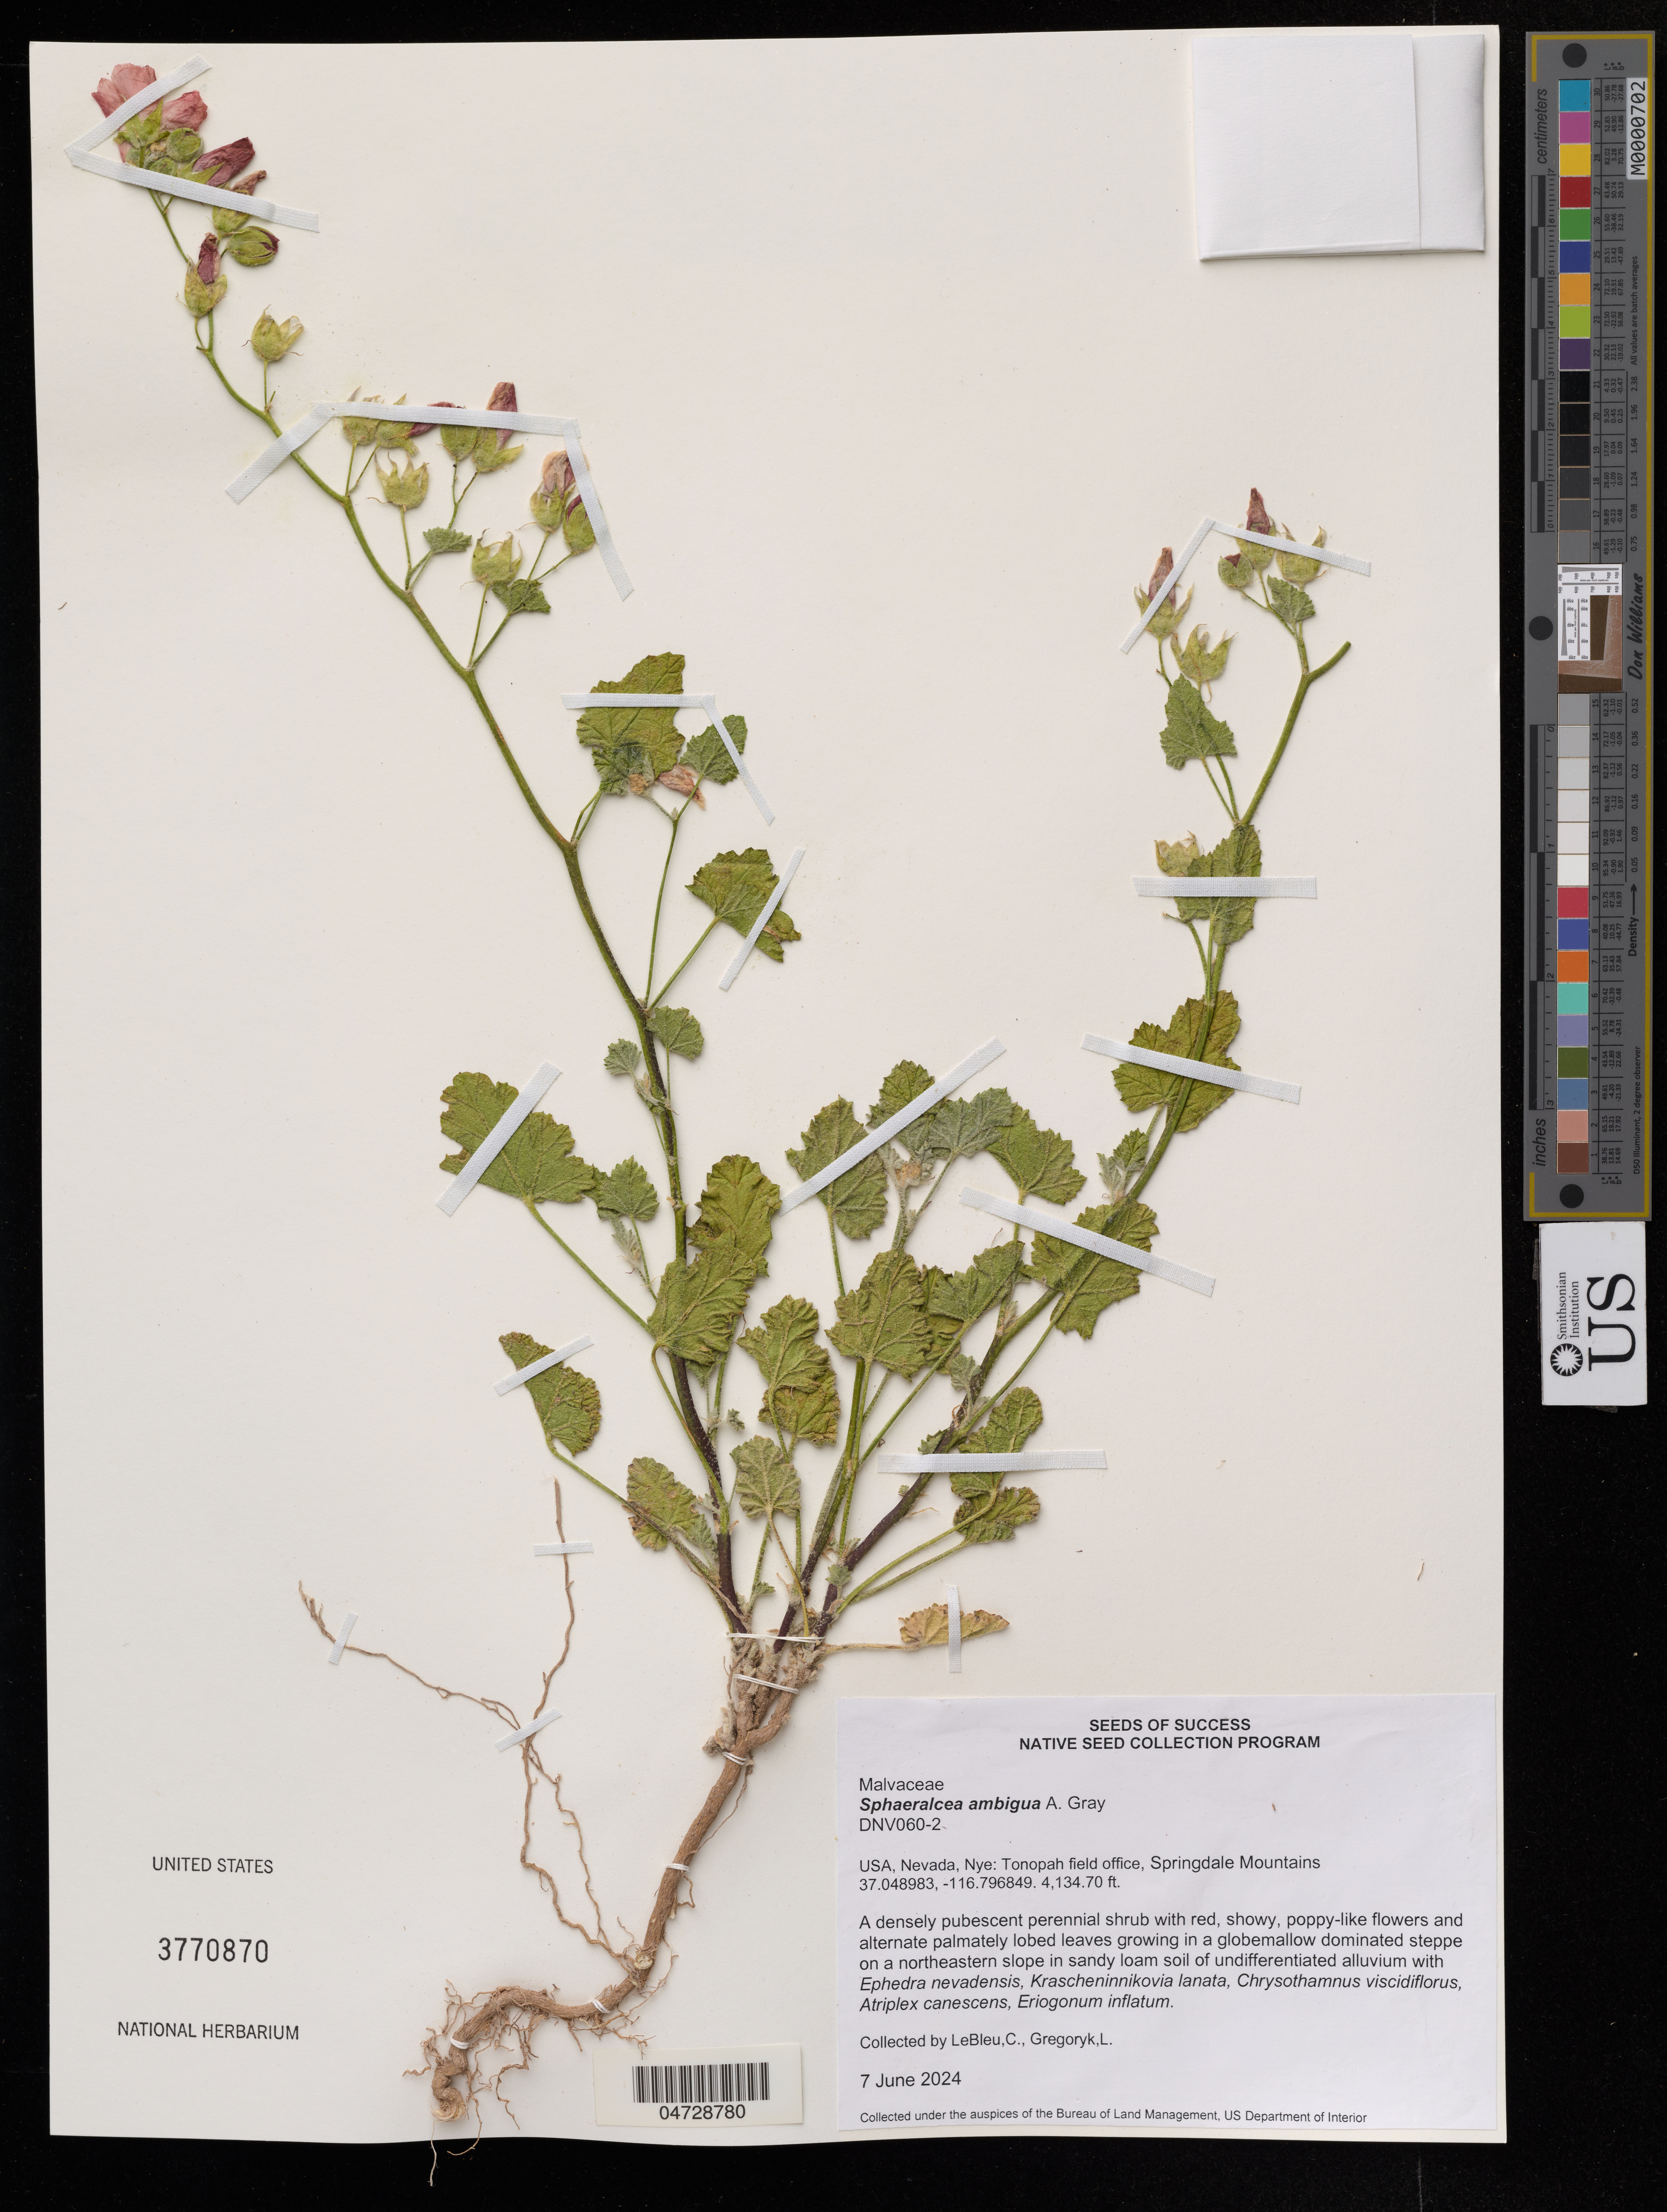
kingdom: Plantae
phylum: Tracheophyta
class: Magnoliopsida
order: Malvales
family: Malvaceae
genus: Sphaeralcea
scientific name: Sphaeralcea ambigua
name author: A. Gray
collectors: C. LeBleu & L. Gregoryk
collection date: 2024-06-07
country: United States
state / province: Nevada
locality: Nye: Tonopah field office, Springdale Mountains.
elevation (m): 1260.26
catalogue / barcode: US 3770870